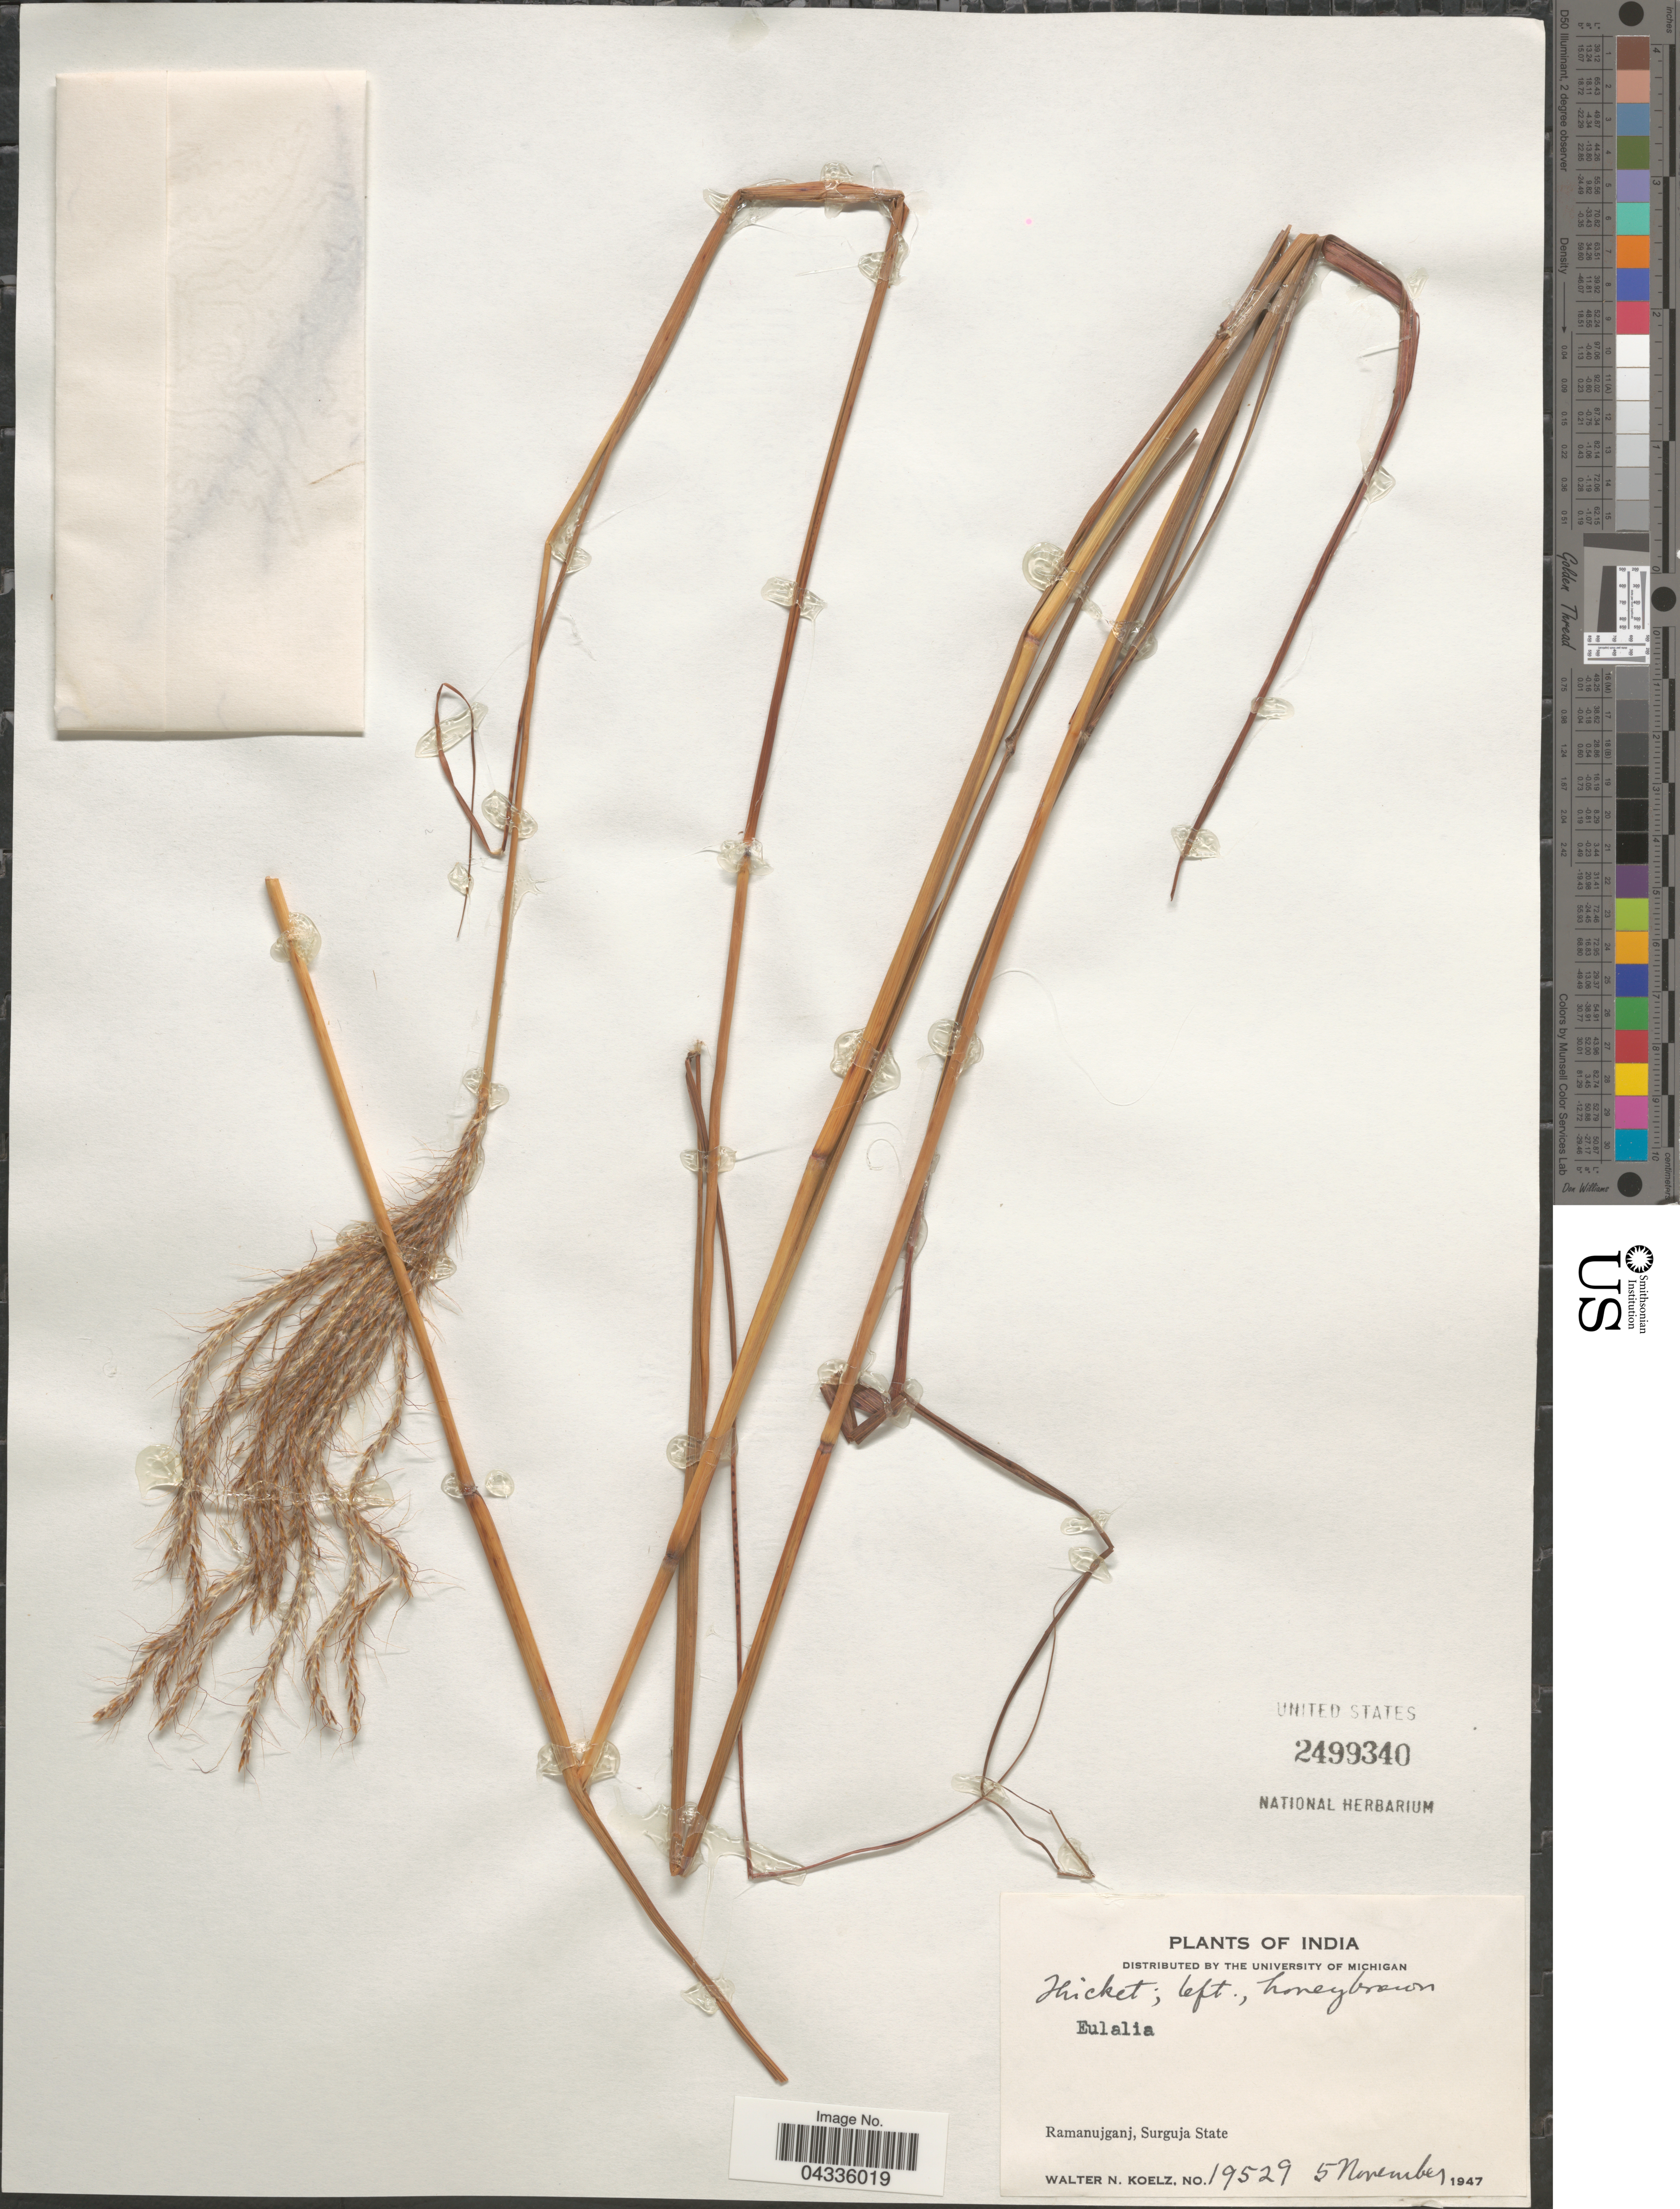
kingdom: Plantae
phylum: Tracheophyta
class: Liliopsida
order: Poales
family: Poaceae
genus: Eulalia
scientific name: Eulalia sp.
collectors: W. N. Koelz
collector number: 19529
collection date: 1947-11-05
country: India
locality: Ramanujganj, Suruja State.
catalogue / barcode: US 2499340